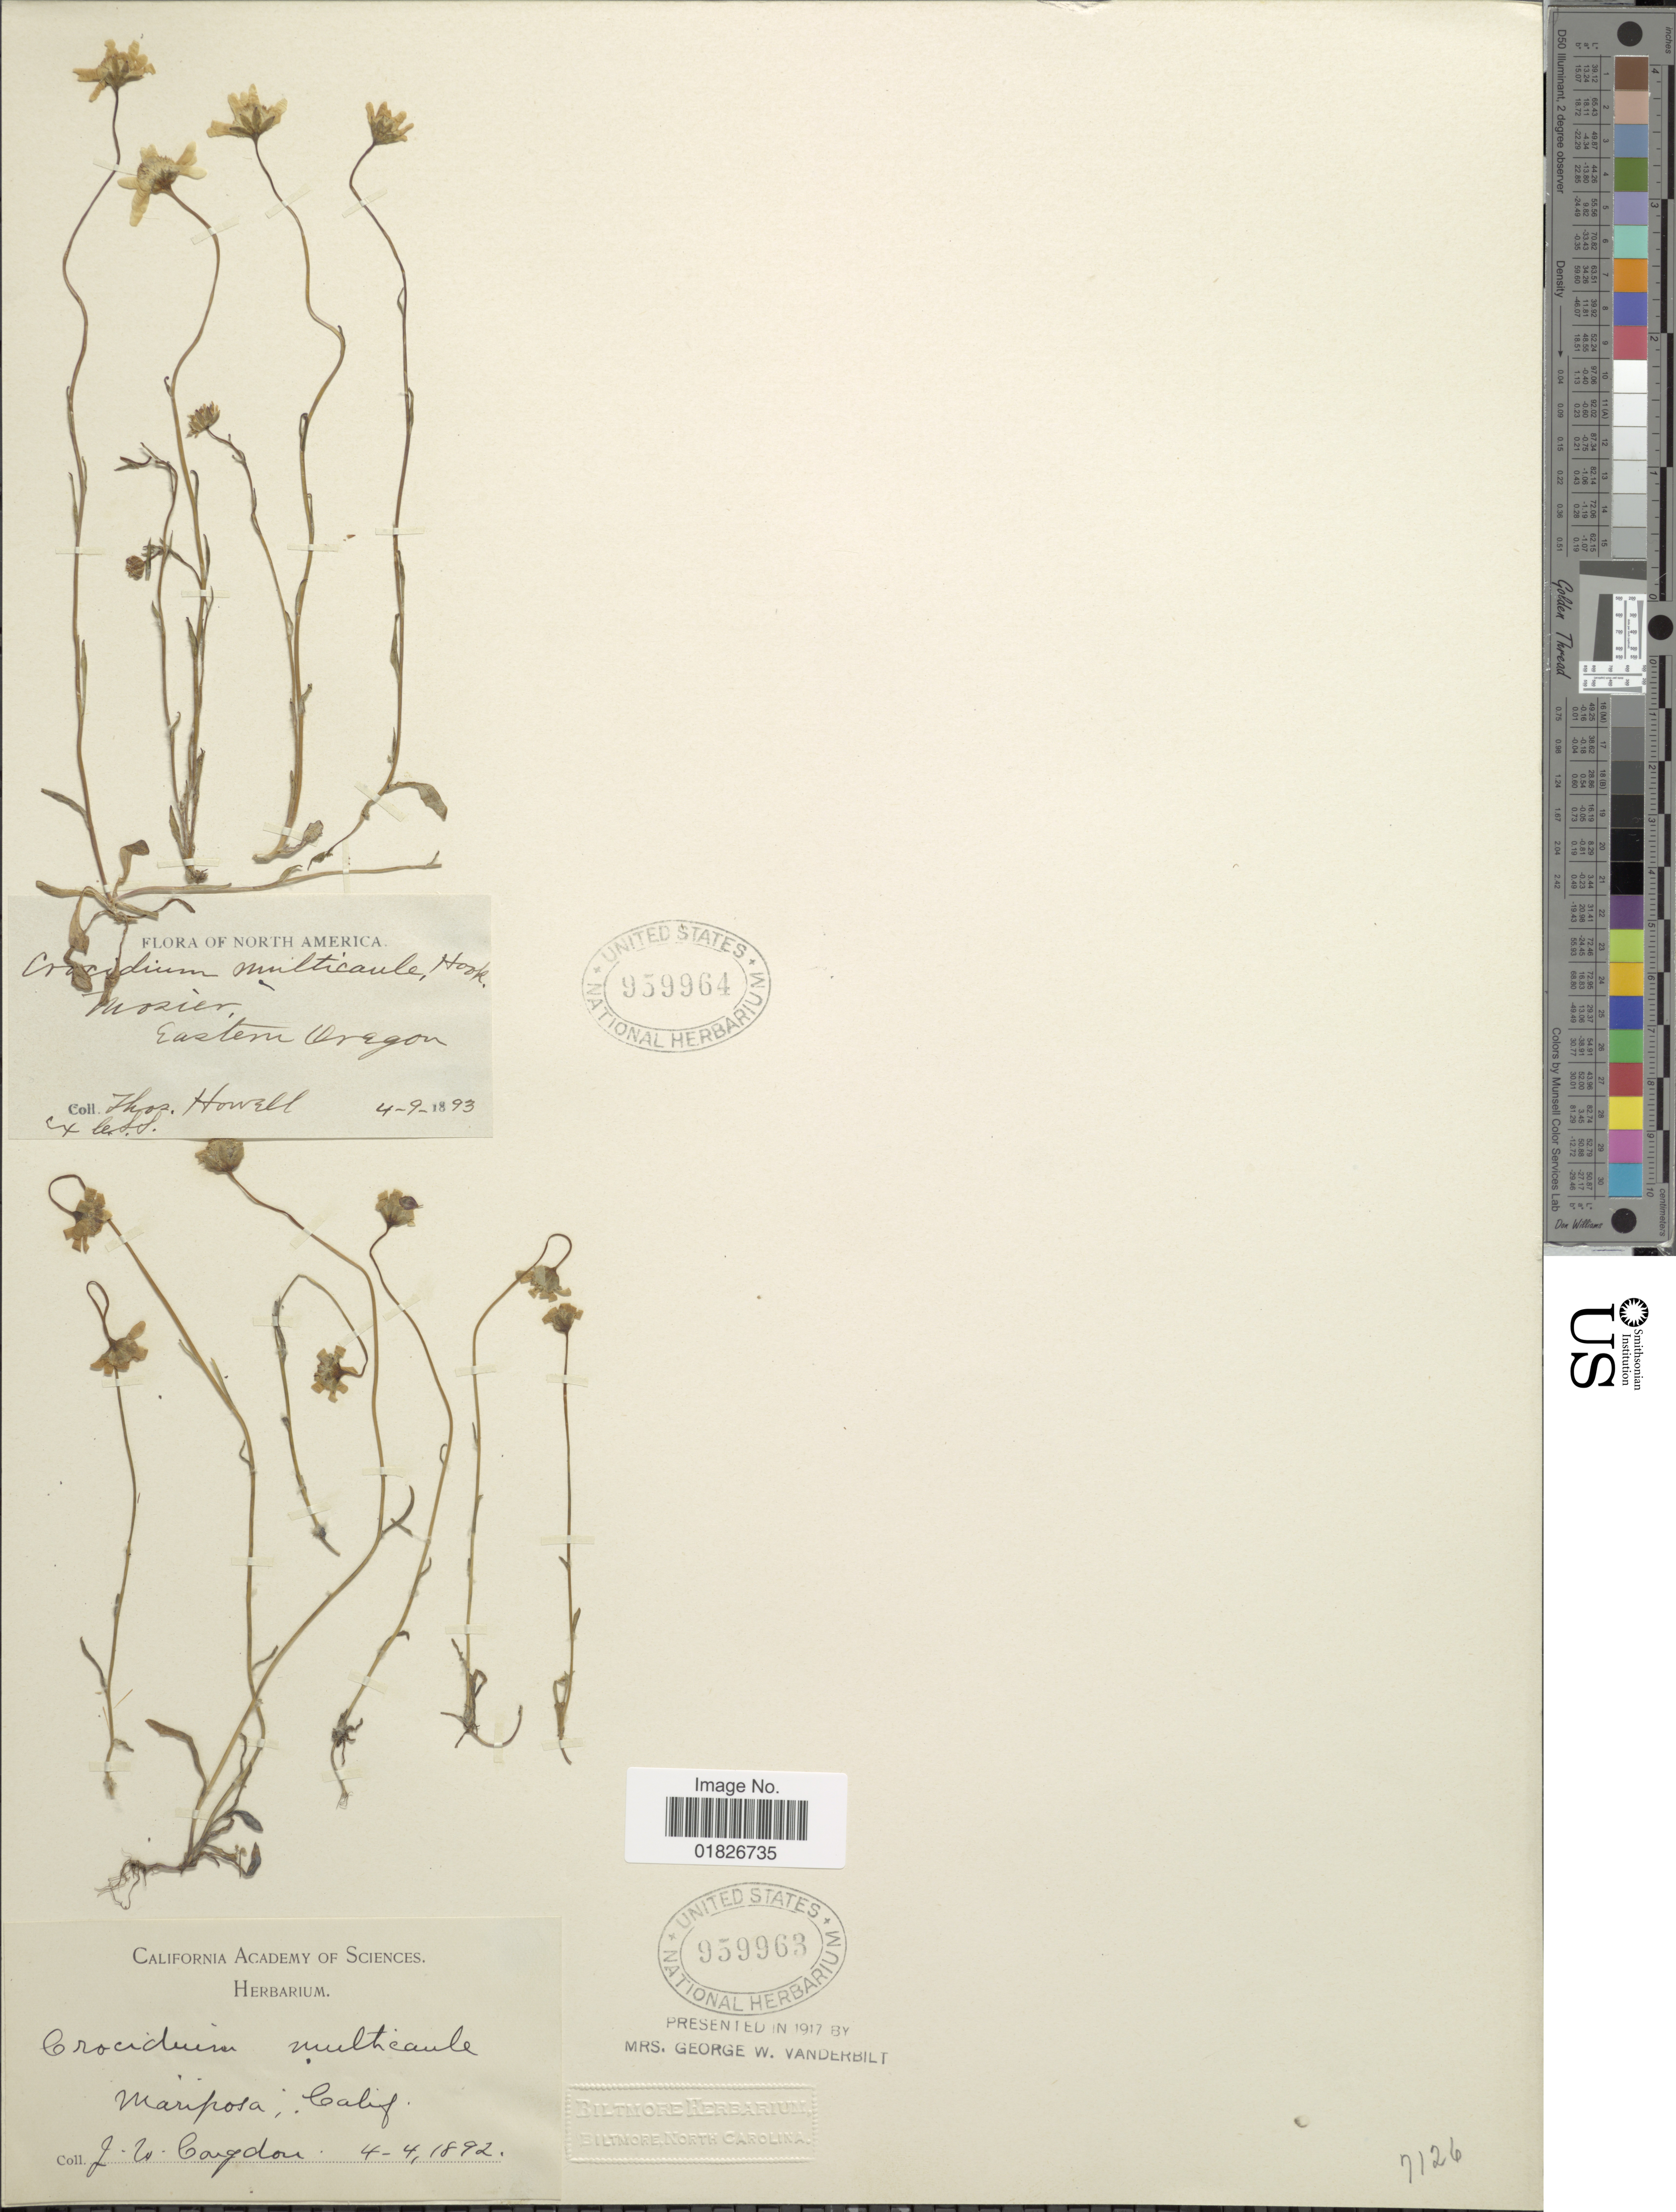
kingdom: Plantae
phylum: Tracheophyta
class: Magnoliopsida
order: Asterales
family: Asteraceae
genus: Crocidium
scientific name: Crocidium multicaule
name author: Hook.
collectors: T. Howell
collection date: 1893-04-09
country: United States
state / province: Oregon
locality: North America, Eastern Oregon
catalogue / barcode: US 959964